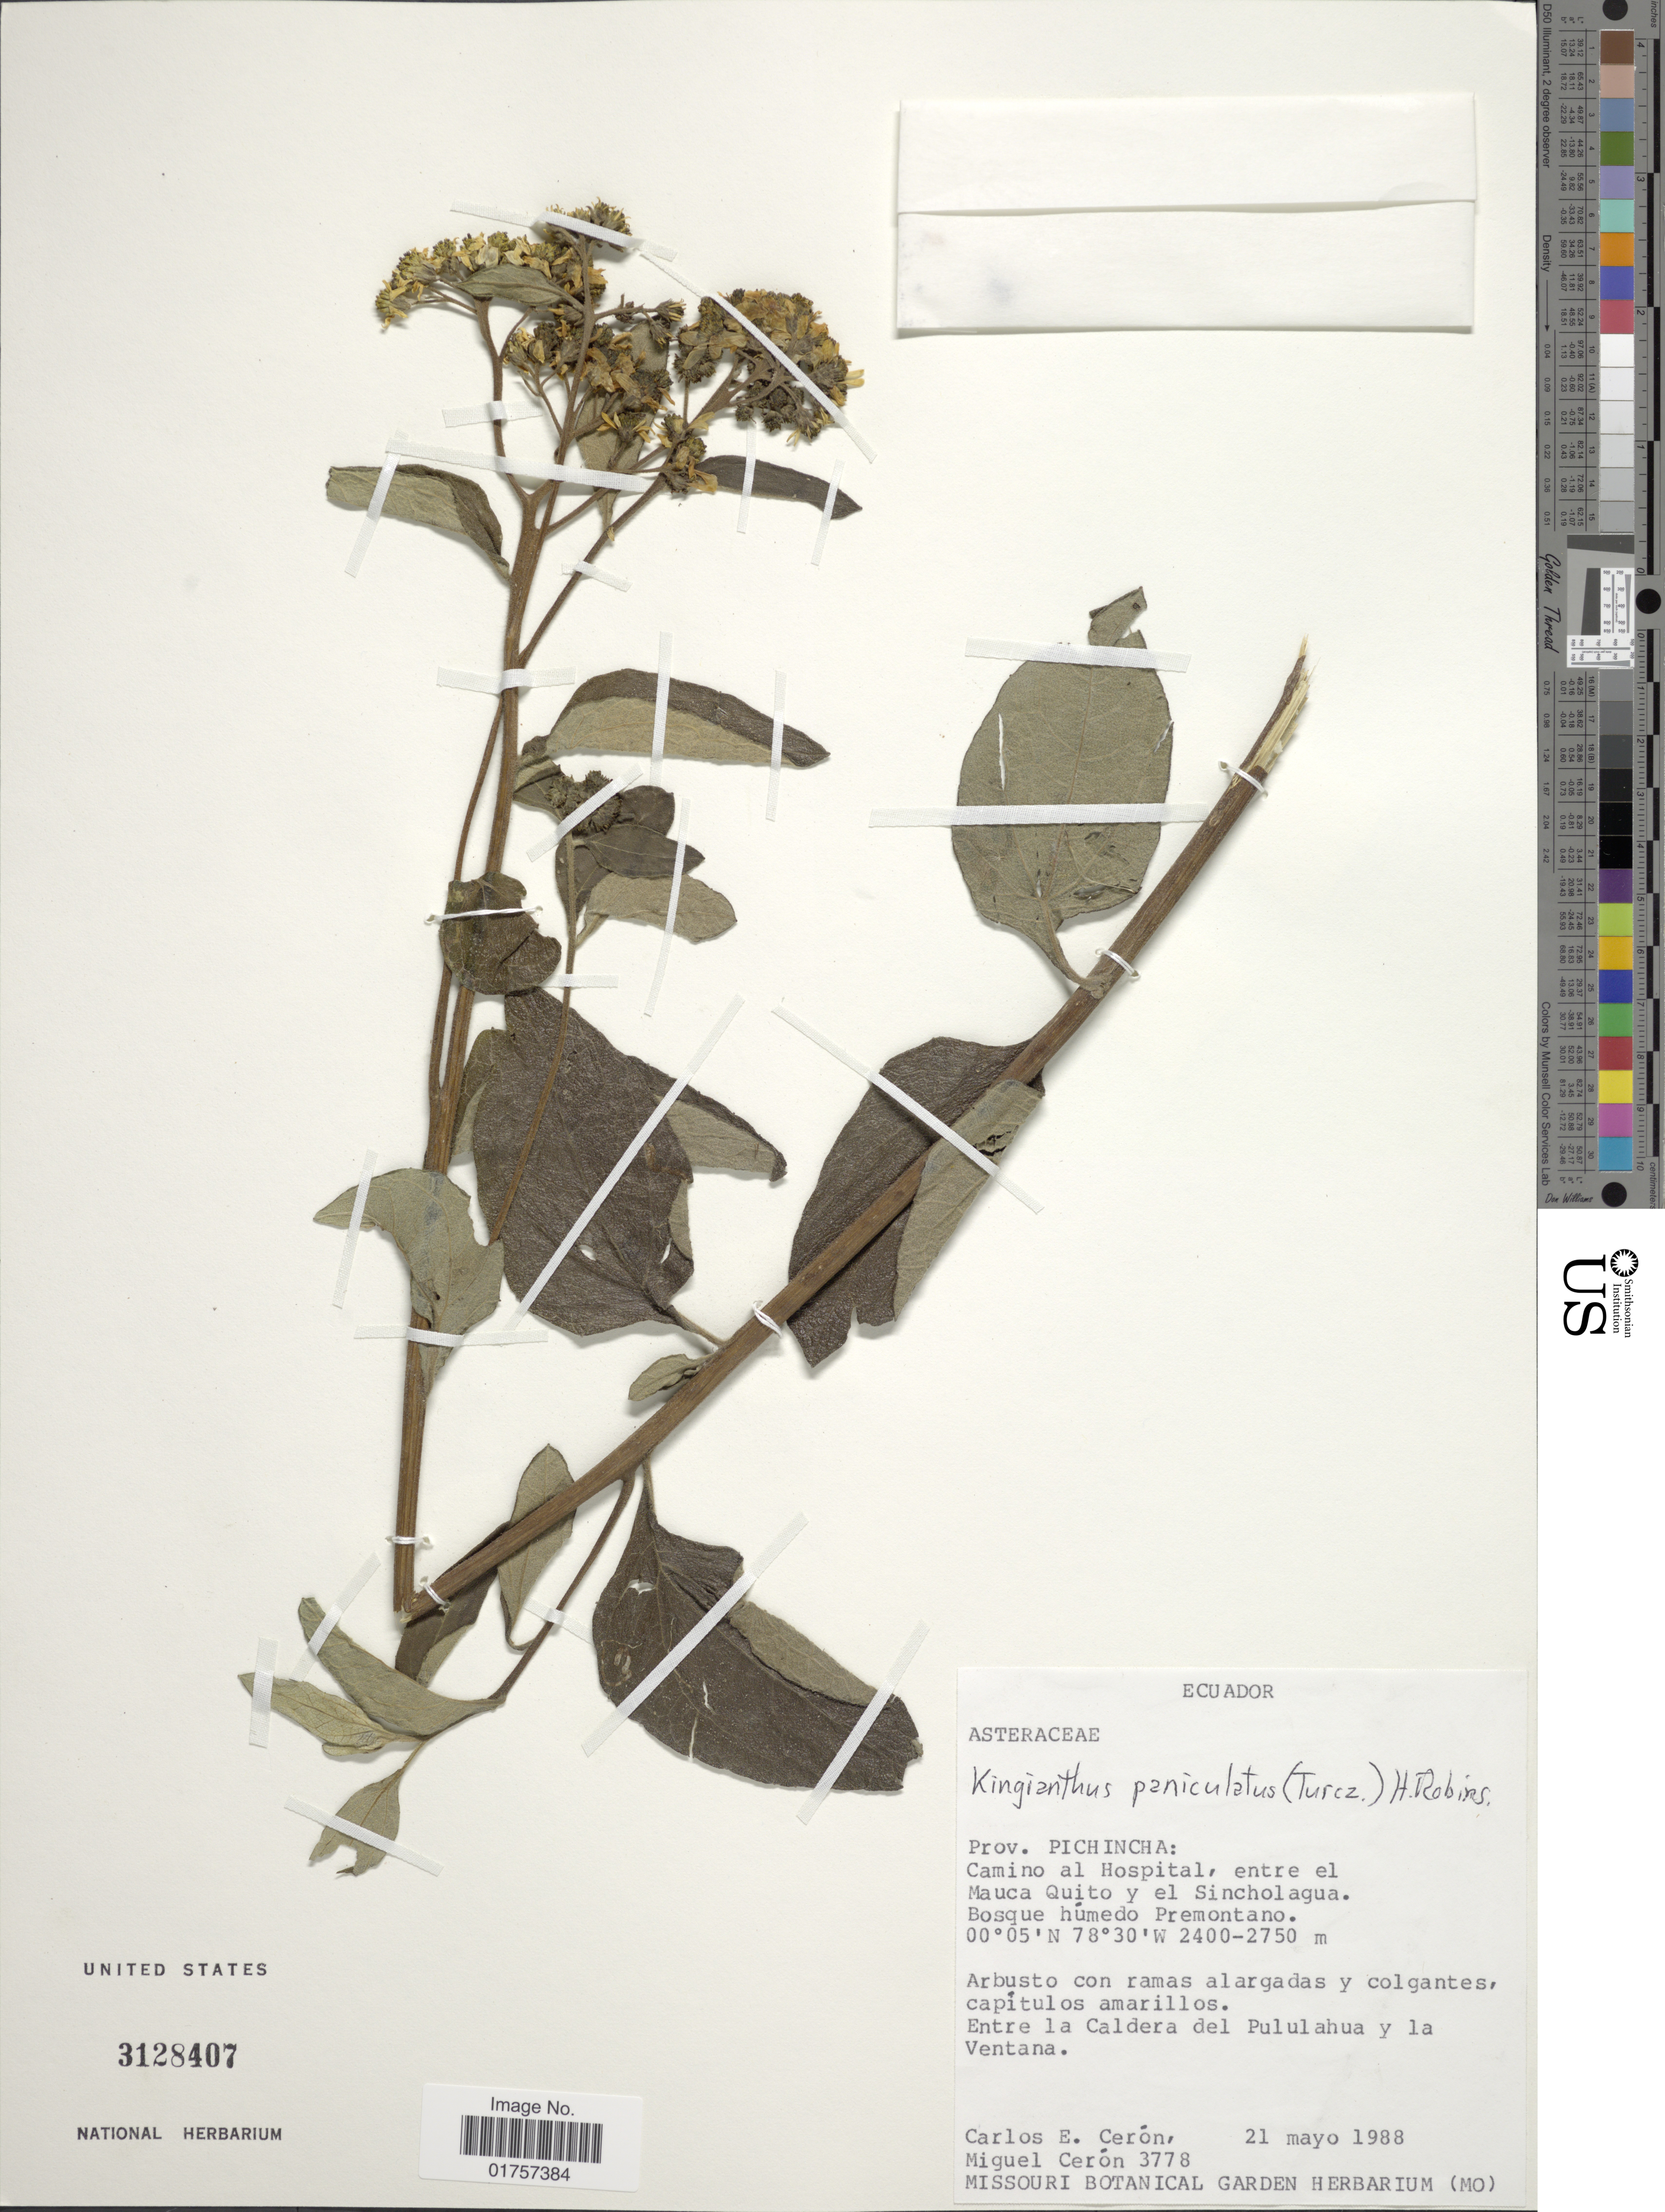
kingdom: Plantae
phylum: Tracheophyta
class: Magnoliopsida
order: Asterales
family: Asteraceae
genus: Kingianthus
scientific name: Kingianthus sodiroi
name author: (Hieron.) H. Rob.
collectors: C. E. Cerón M. & M. Ceron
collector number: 3778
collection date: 1988-05-21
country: Ecuador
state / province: Pichincha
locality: Camino al Hospital, entre el Mauca Quito y el Sincholagua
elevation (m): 2400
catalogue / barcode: US 3128407